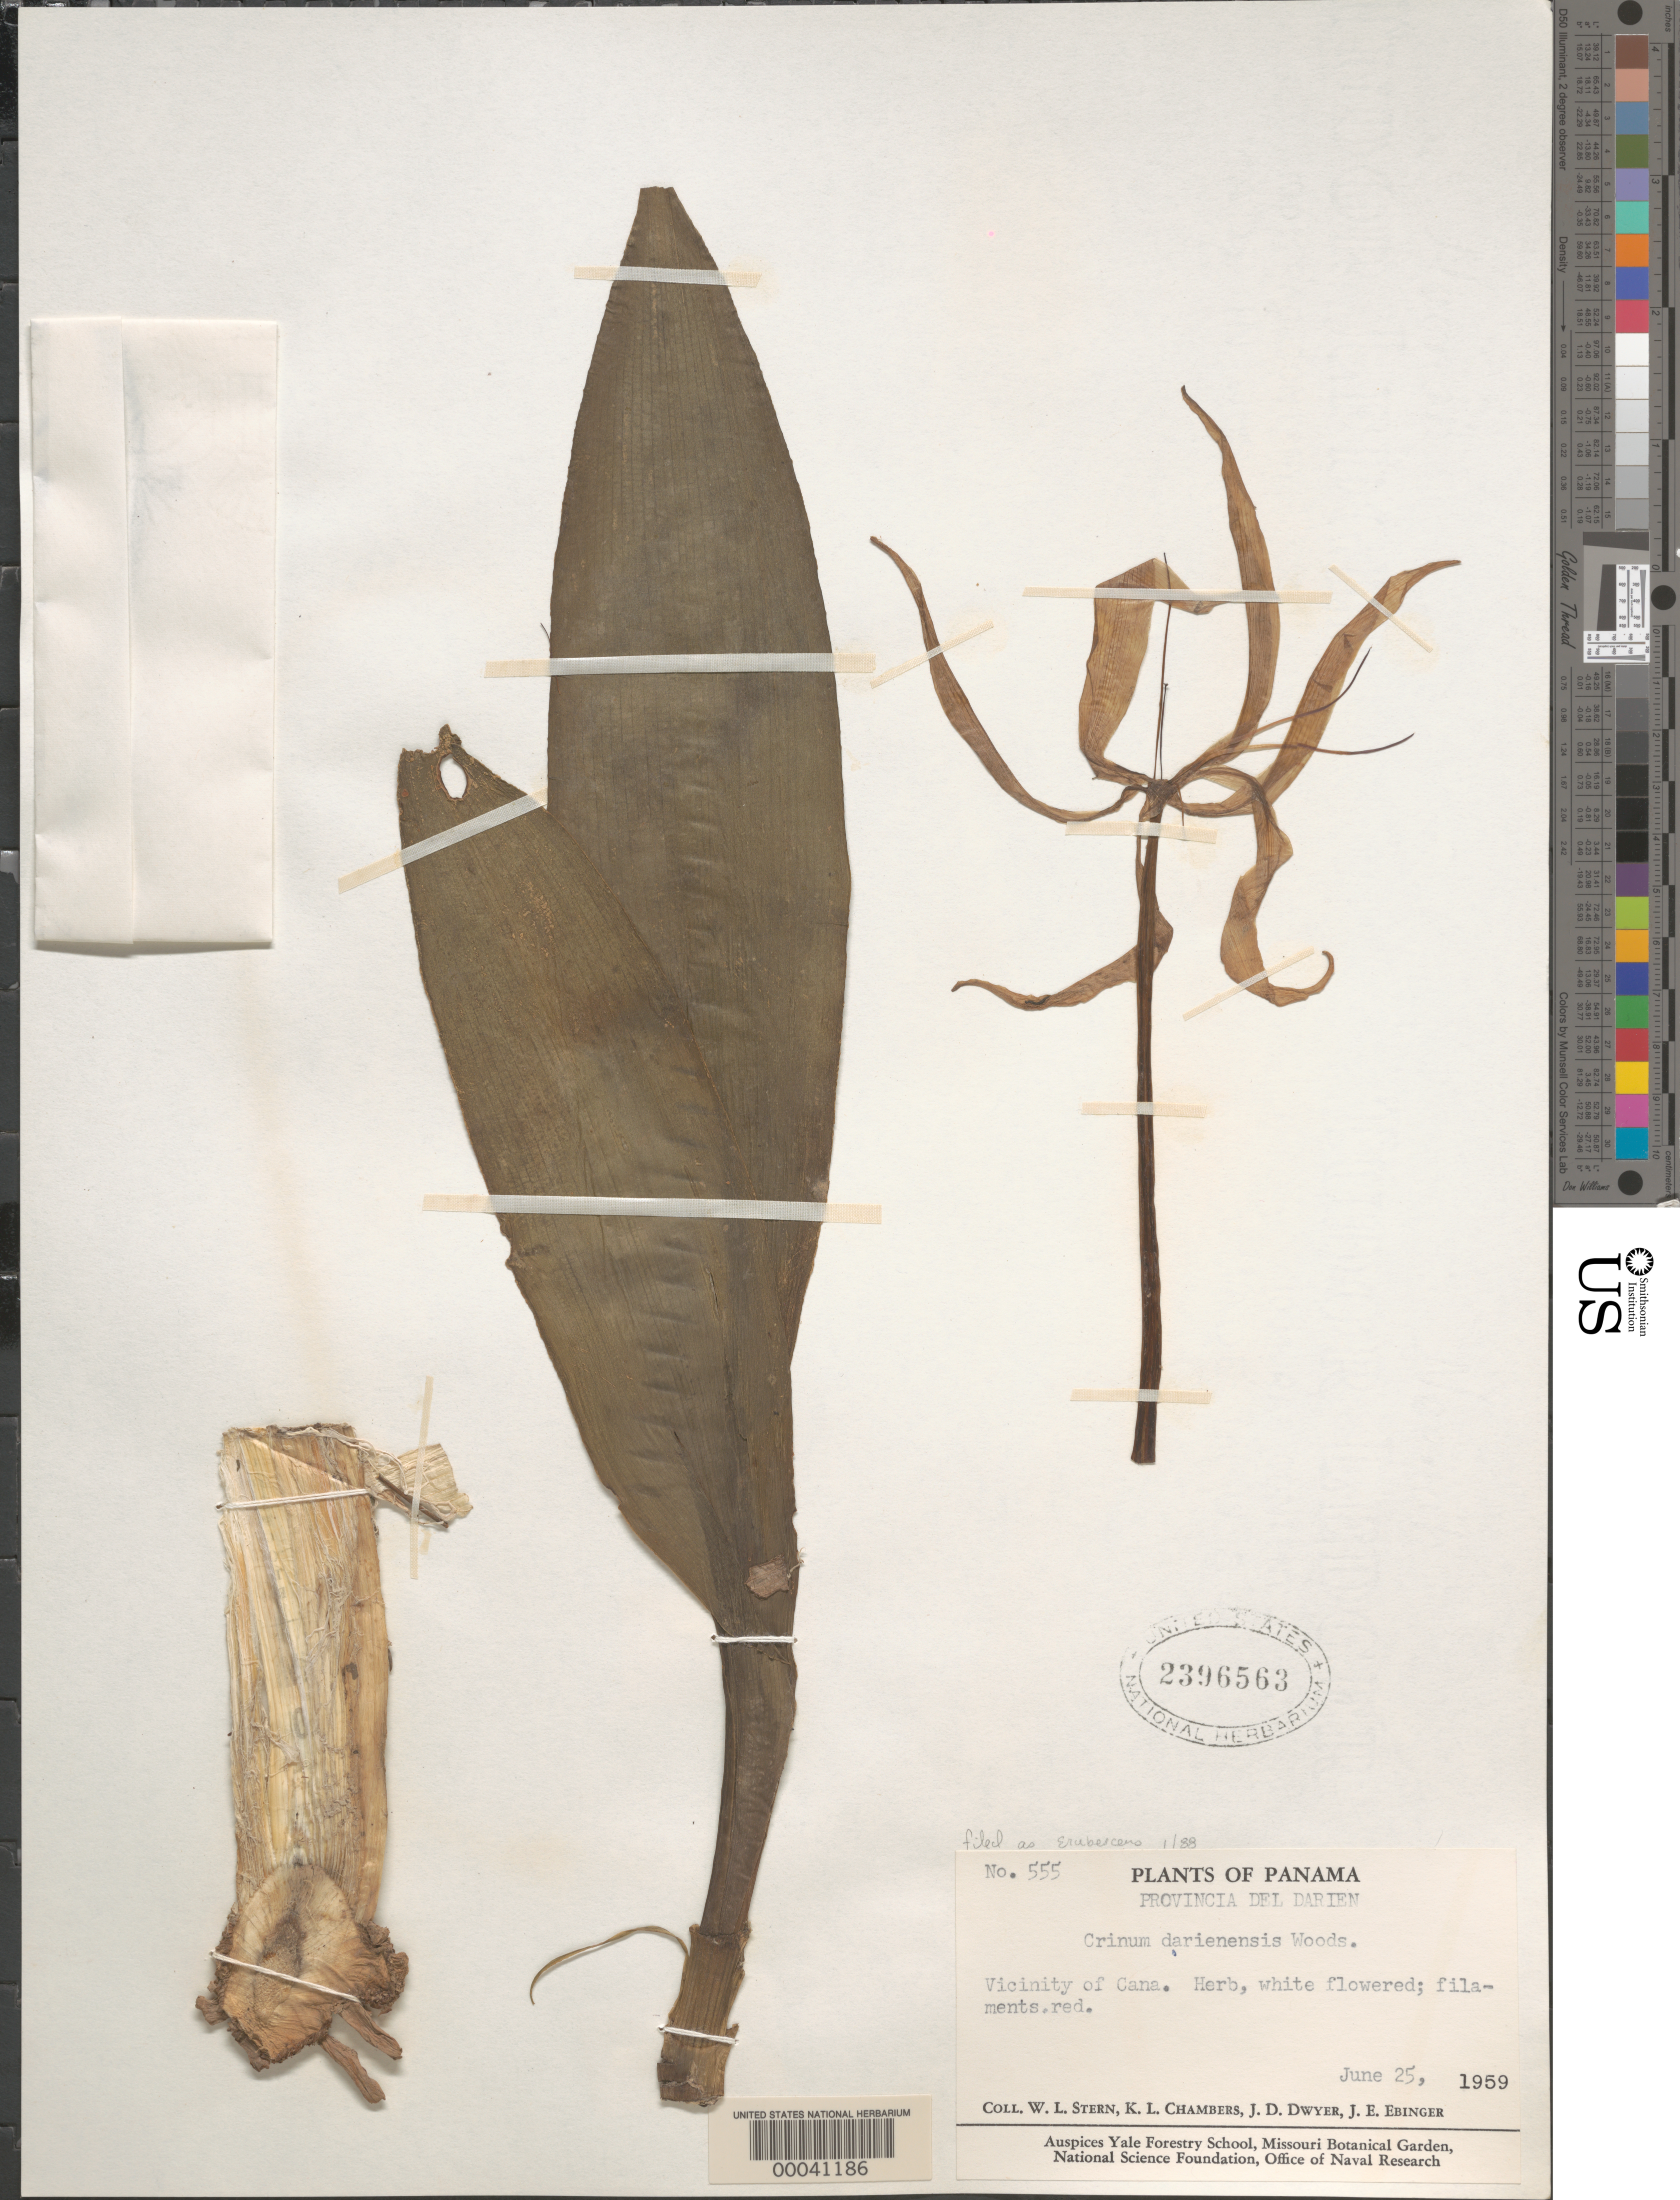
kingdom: Plantae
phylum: Tracheophyta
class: Liliopsida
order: Asparagales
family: Amaryllidaceae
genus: Crinum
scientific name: Crinum erubescens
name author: Aiton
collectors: W. L. Stern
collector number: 555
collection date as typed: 25 Jun 1959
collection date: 1959-06-25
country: Panama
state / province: Darién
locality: Vicinity of Cana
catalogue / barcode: US 2396563